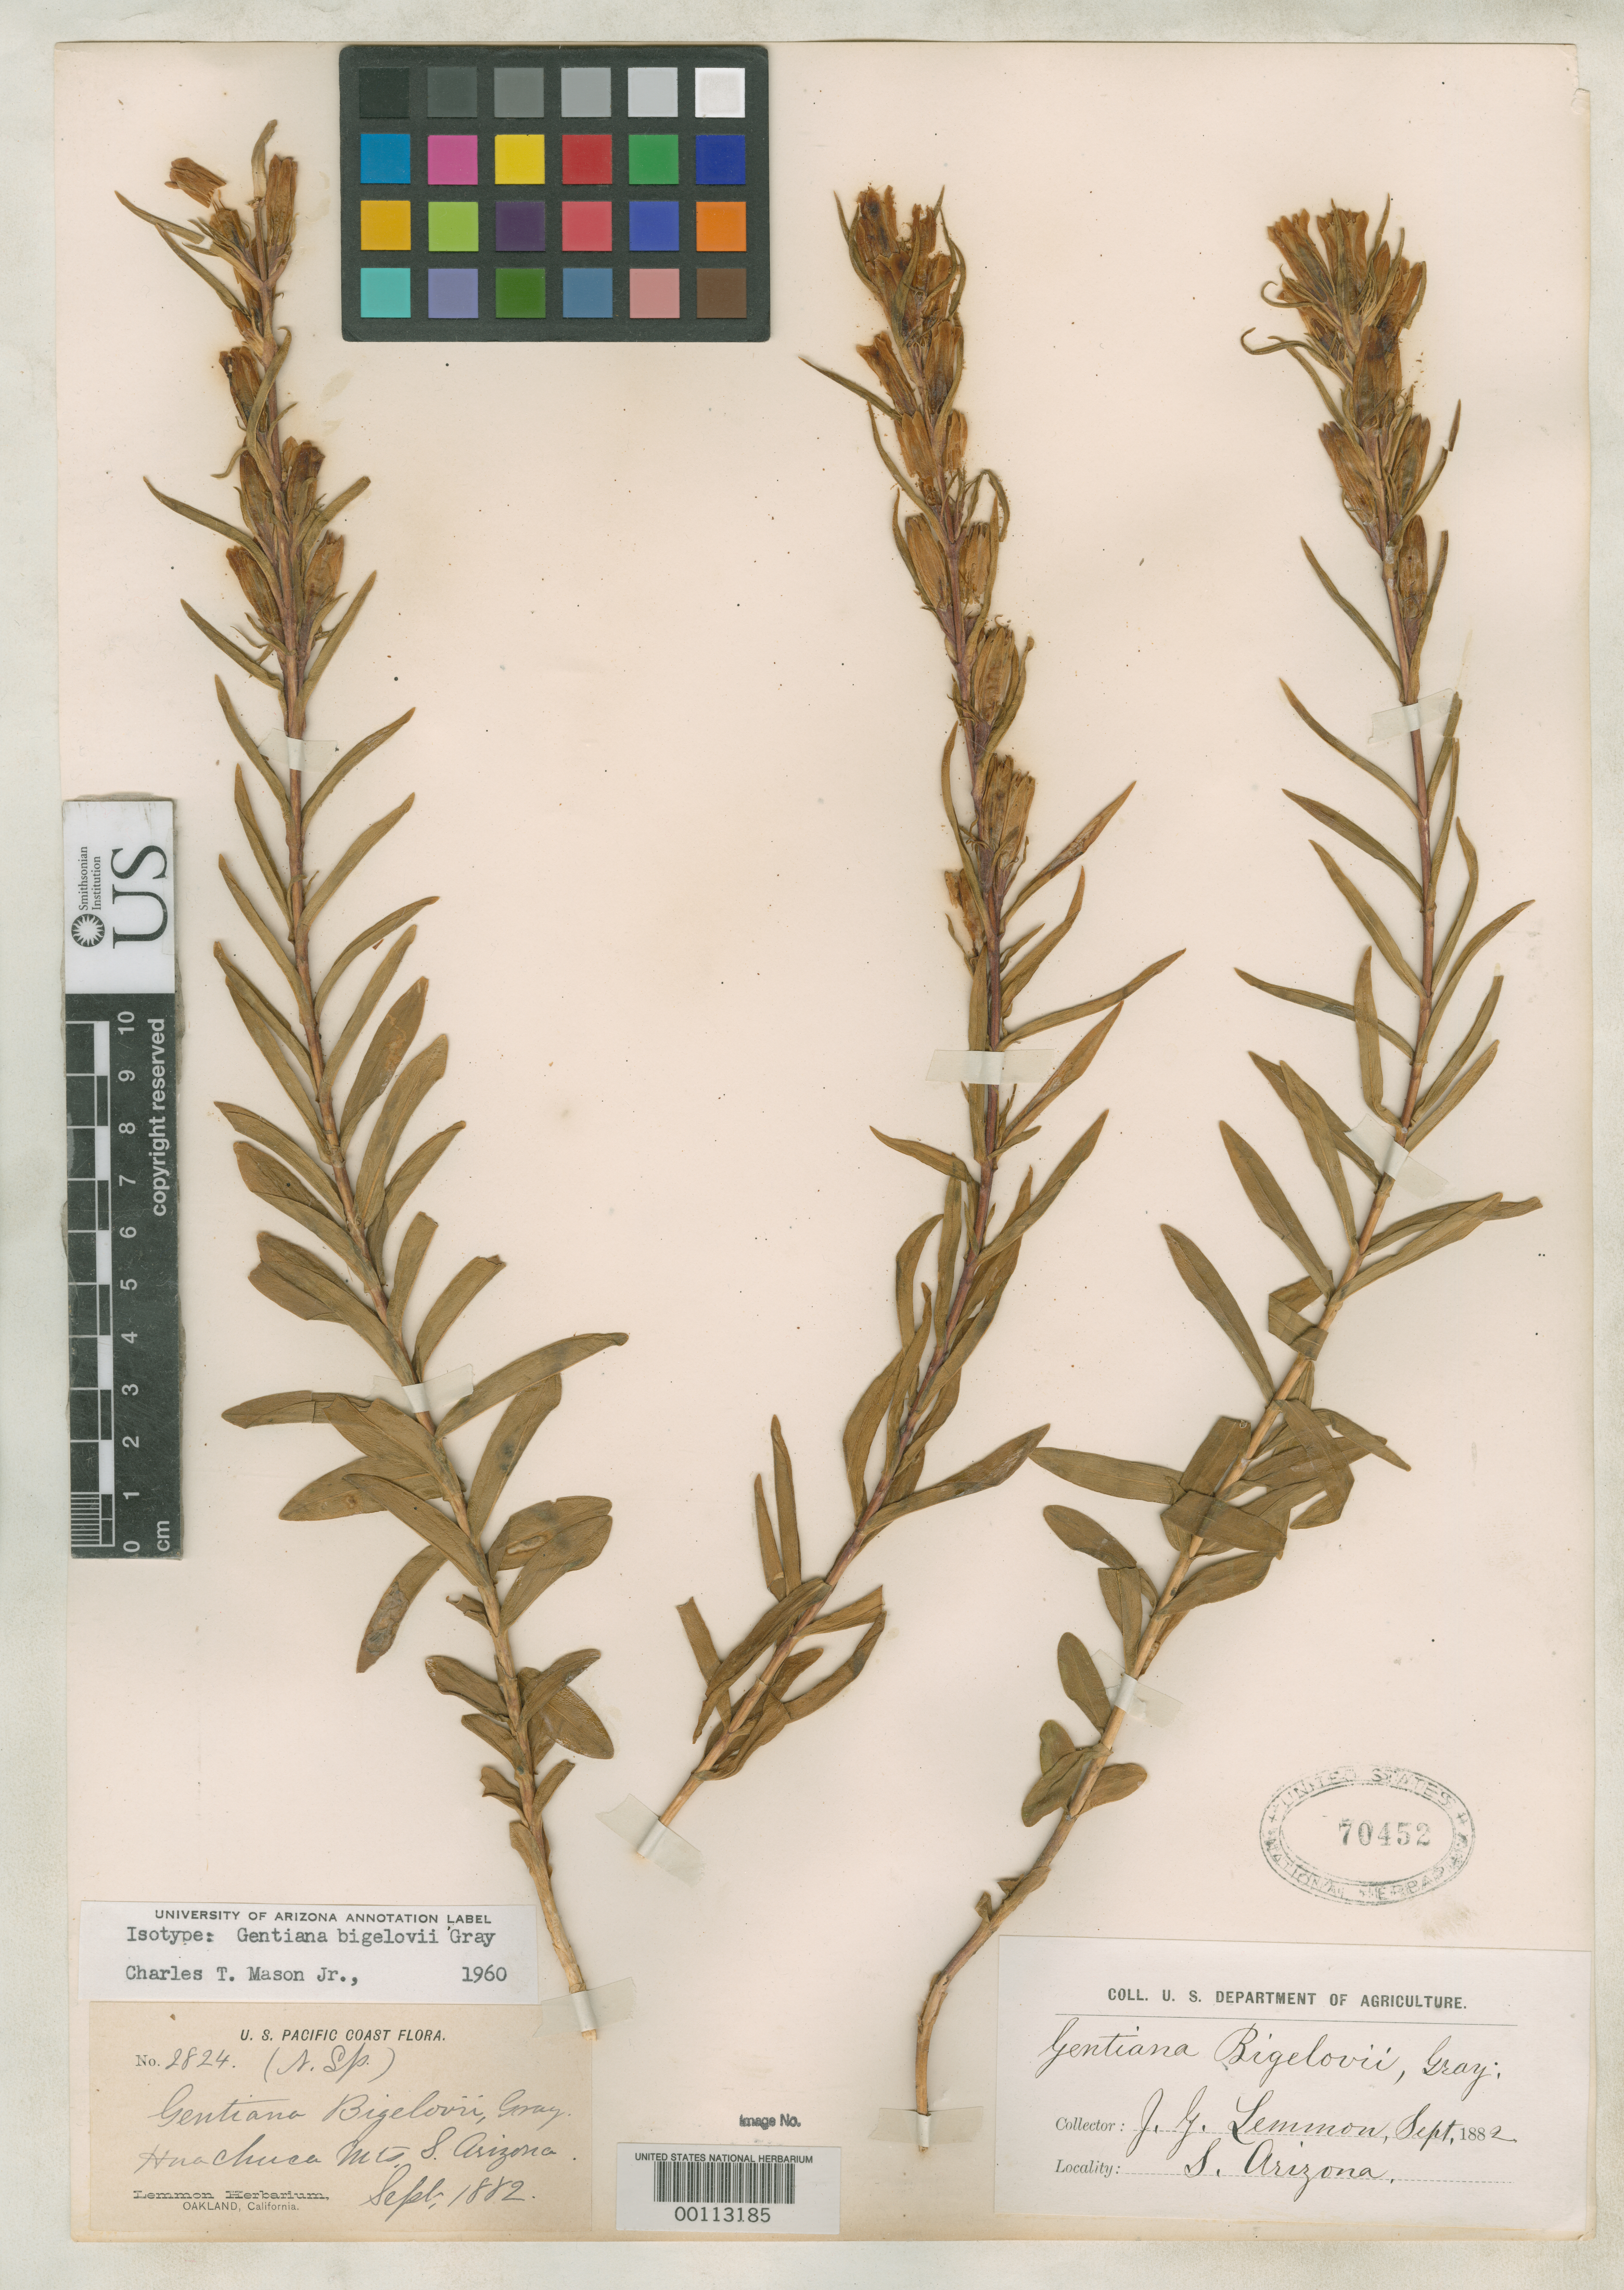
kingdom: Plantae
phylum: Tracheophyta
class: Magnoliopsida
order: Gentianales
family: Gentianaceae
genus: Gentiana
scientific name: Gentiana bigelovii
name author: A. Gray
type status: Isosyntype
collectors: J. G. Lemmon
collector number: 2824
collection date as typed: Sep 1882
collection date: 1882-09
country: United States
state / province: Arizona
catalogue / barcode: US 70452